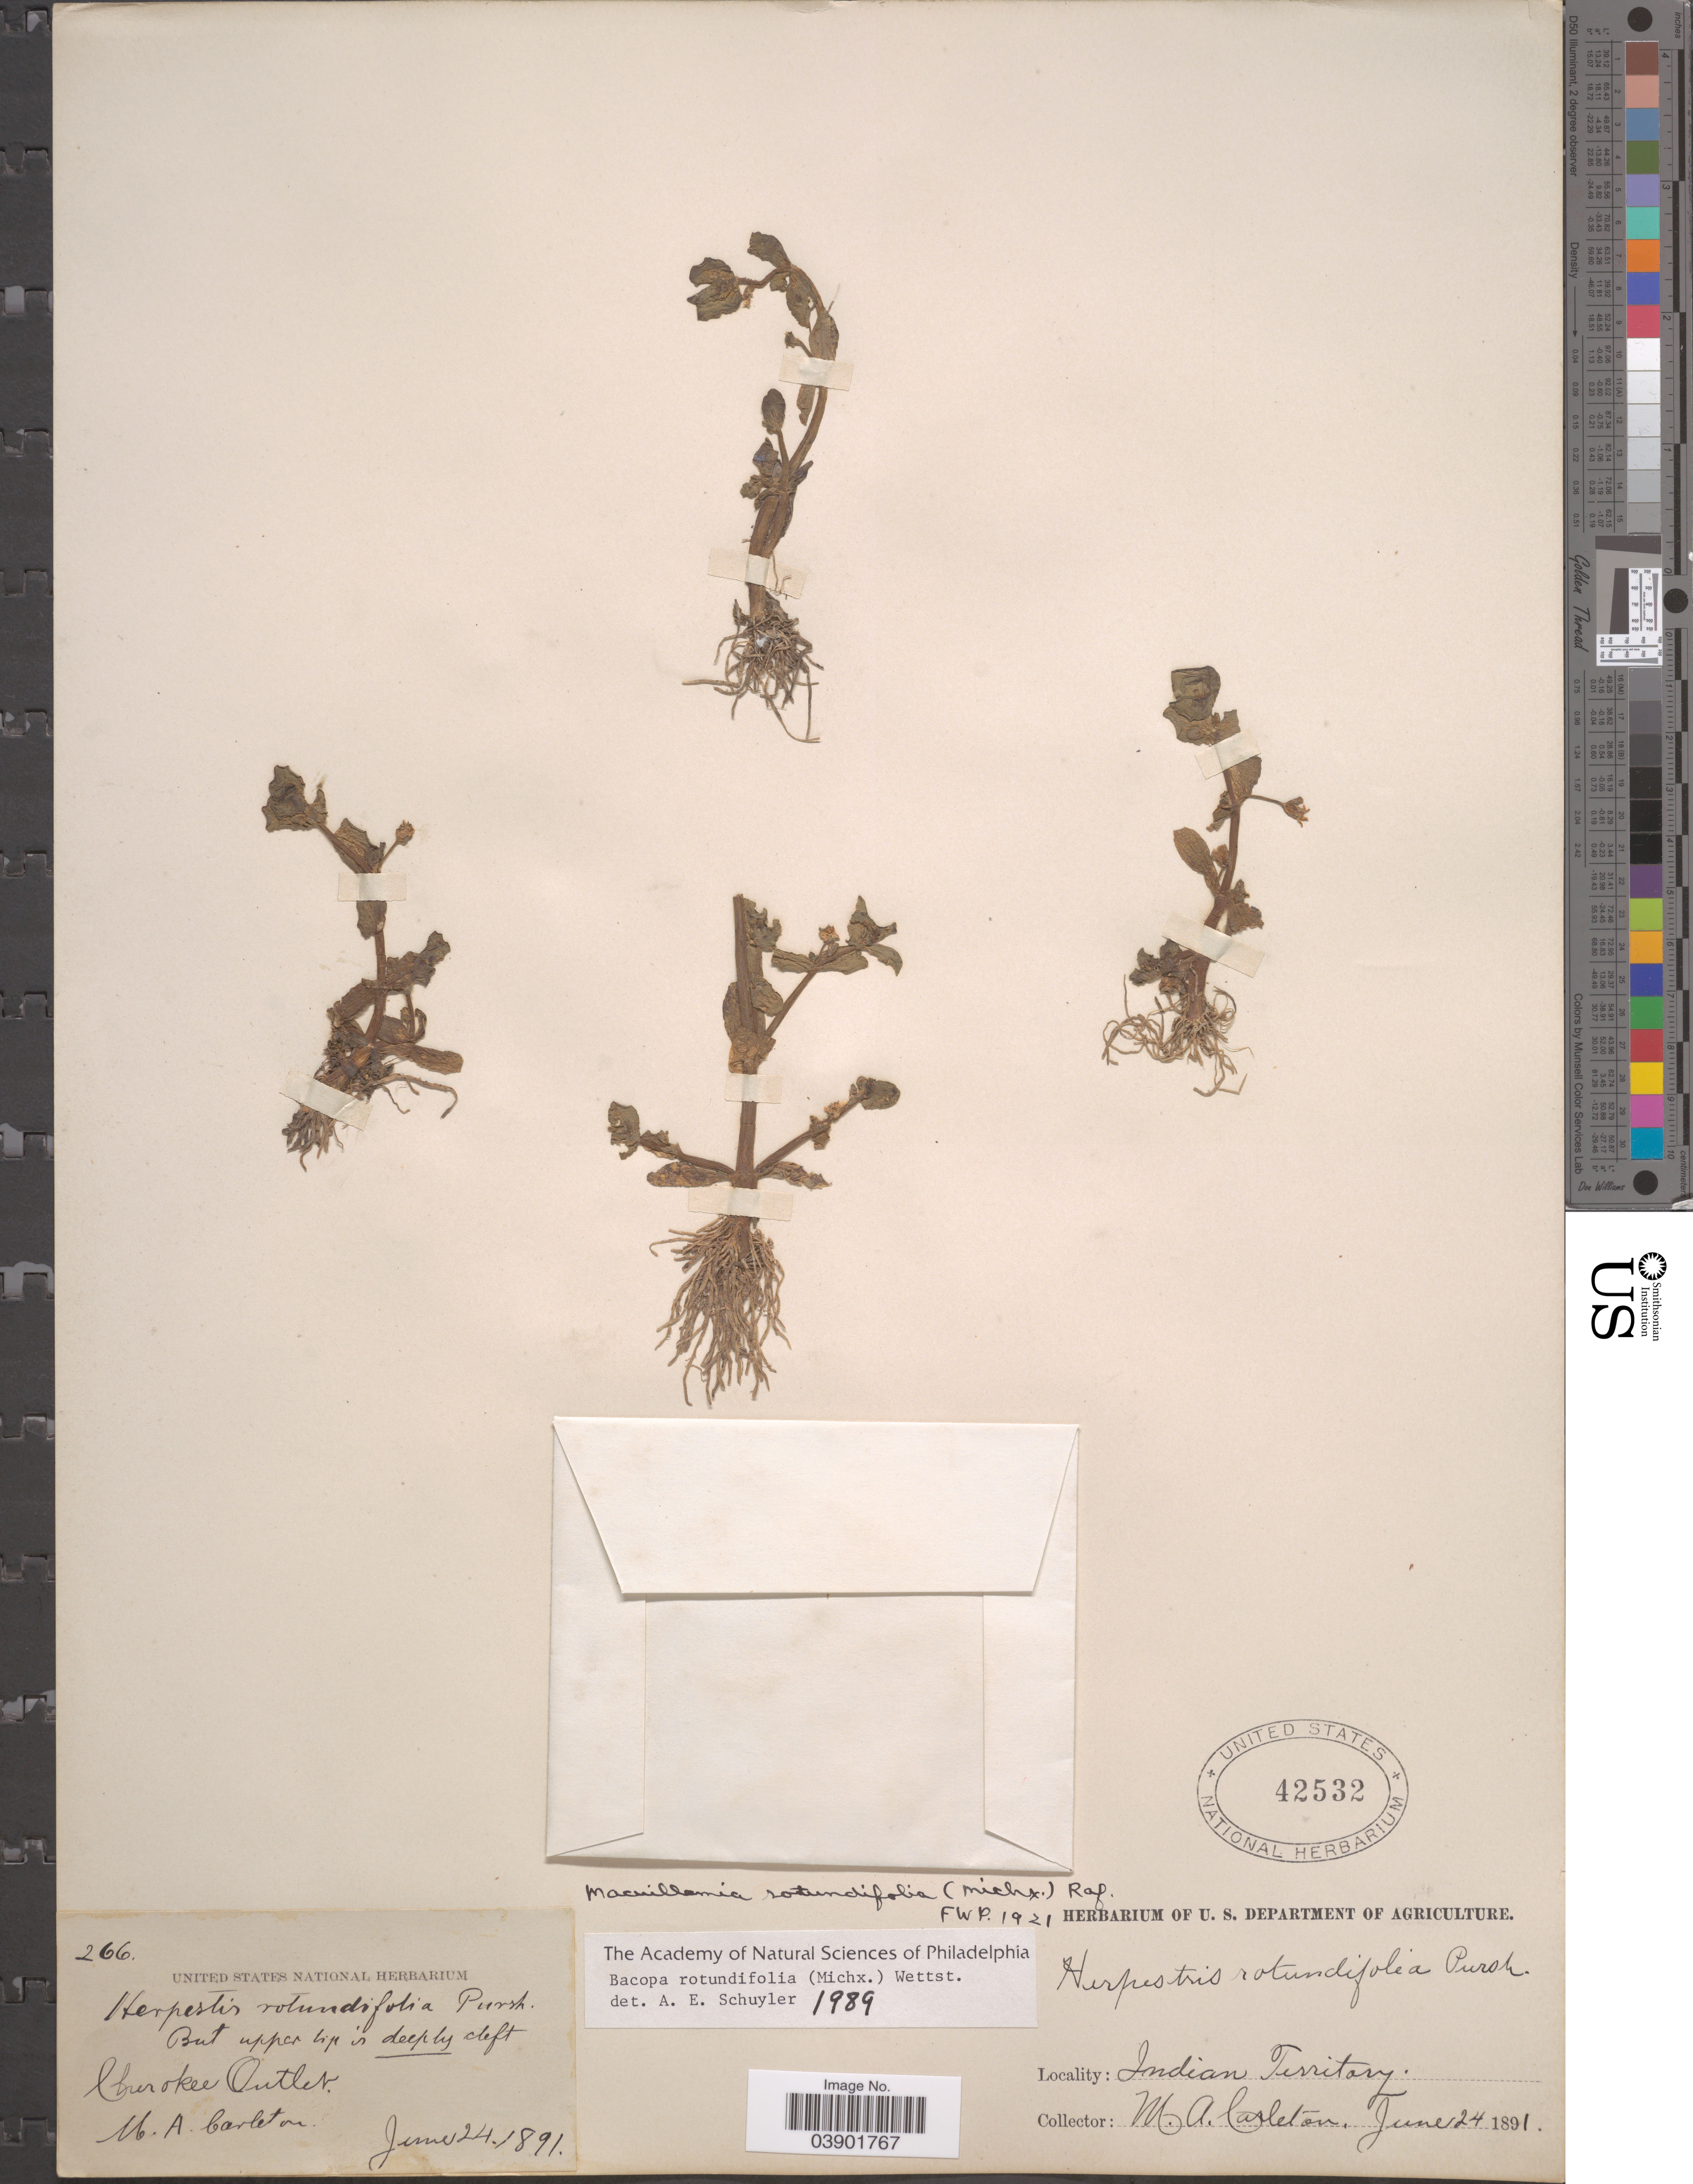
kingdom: Plantae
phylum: Tracheophyta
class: Magnoliopsida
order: Lamiales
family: Plantaginaceae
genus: Bacopa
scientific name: Bacopa rotundifolia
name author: (Michx.) Wettst.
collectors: M. A. Carleton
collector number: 266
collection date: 1891-06-24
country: United States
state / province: Oklahoma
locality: Cherokee Outlet. Indian Territory.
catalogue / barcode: US 42532